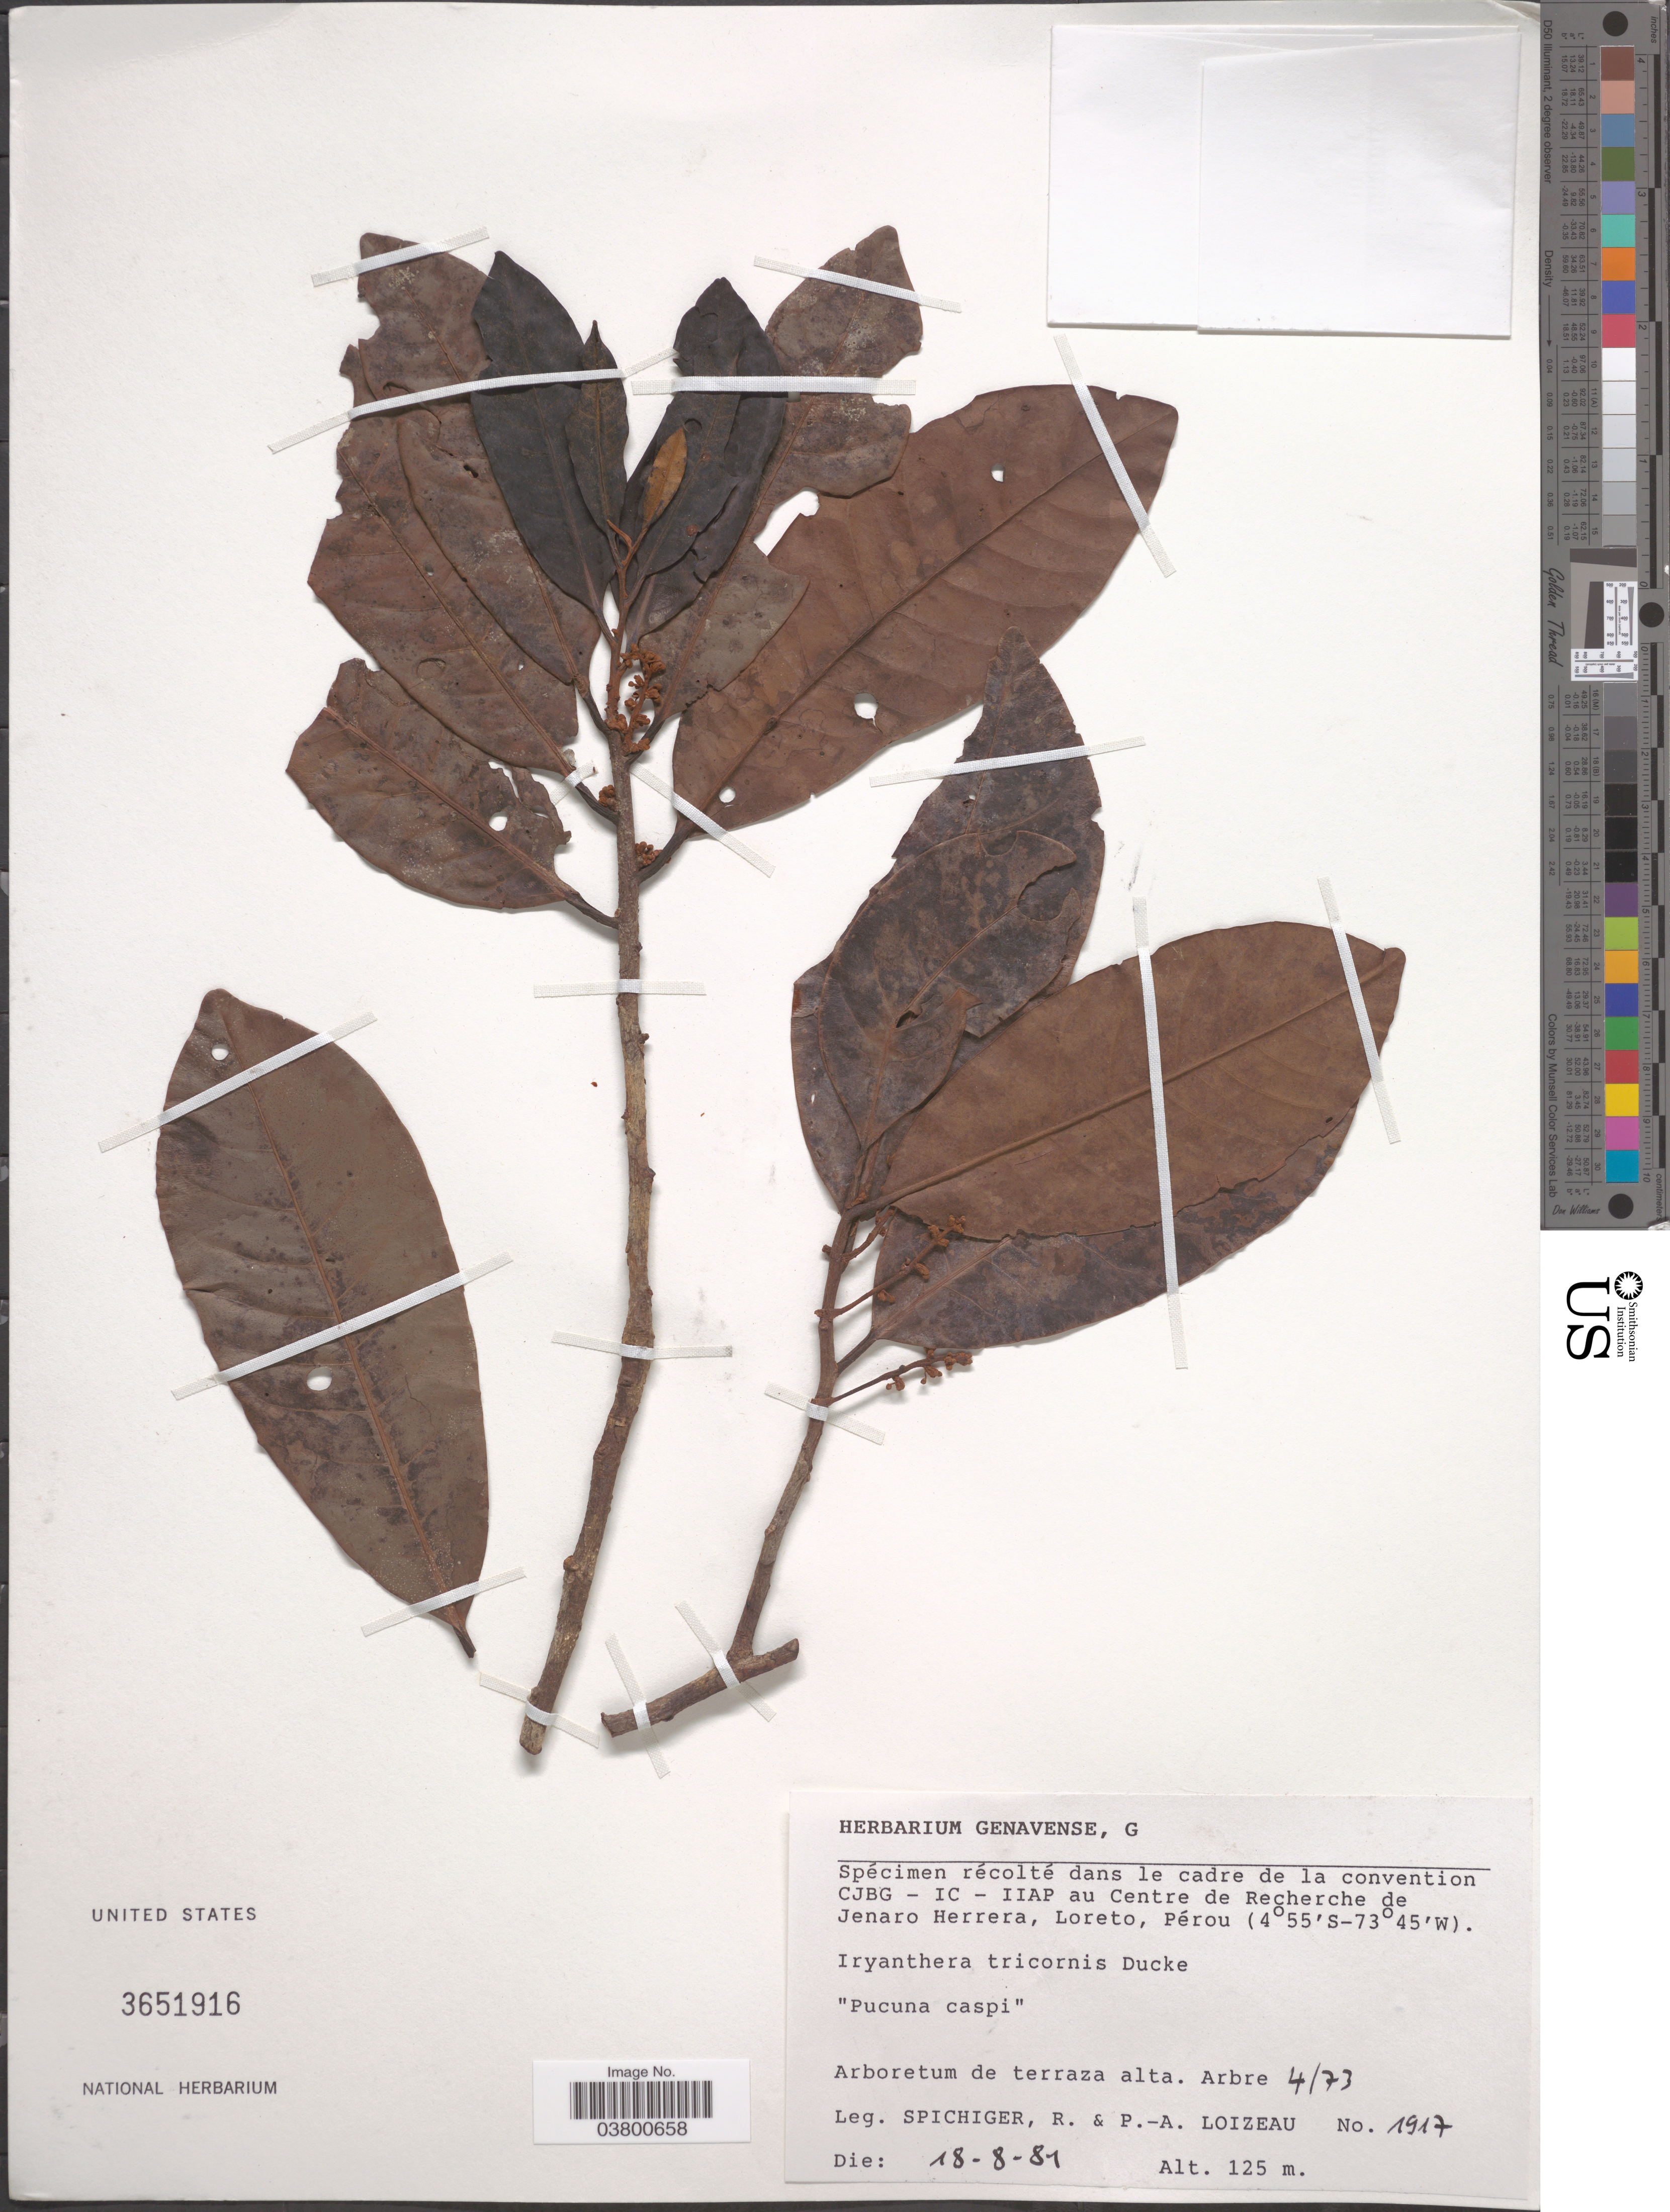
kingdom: Plantae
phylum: Tracheophyta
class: Magnoliopsida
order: Magnoliales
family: Myristicaceae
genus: Iryanthera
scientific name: Iryanthera tricornis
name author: Ducke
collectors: R. Spichiger & P. Loizeau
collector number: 1917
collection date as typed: Transcribed d/m/y: 18/8/81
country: Peru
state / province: Loreto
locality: Centre de Recherche de Jenaro Herrera, Loreto, Pérou. Arboretum de terraza alta. Arbre 4/73.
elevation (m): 125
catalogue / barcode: US 3651916